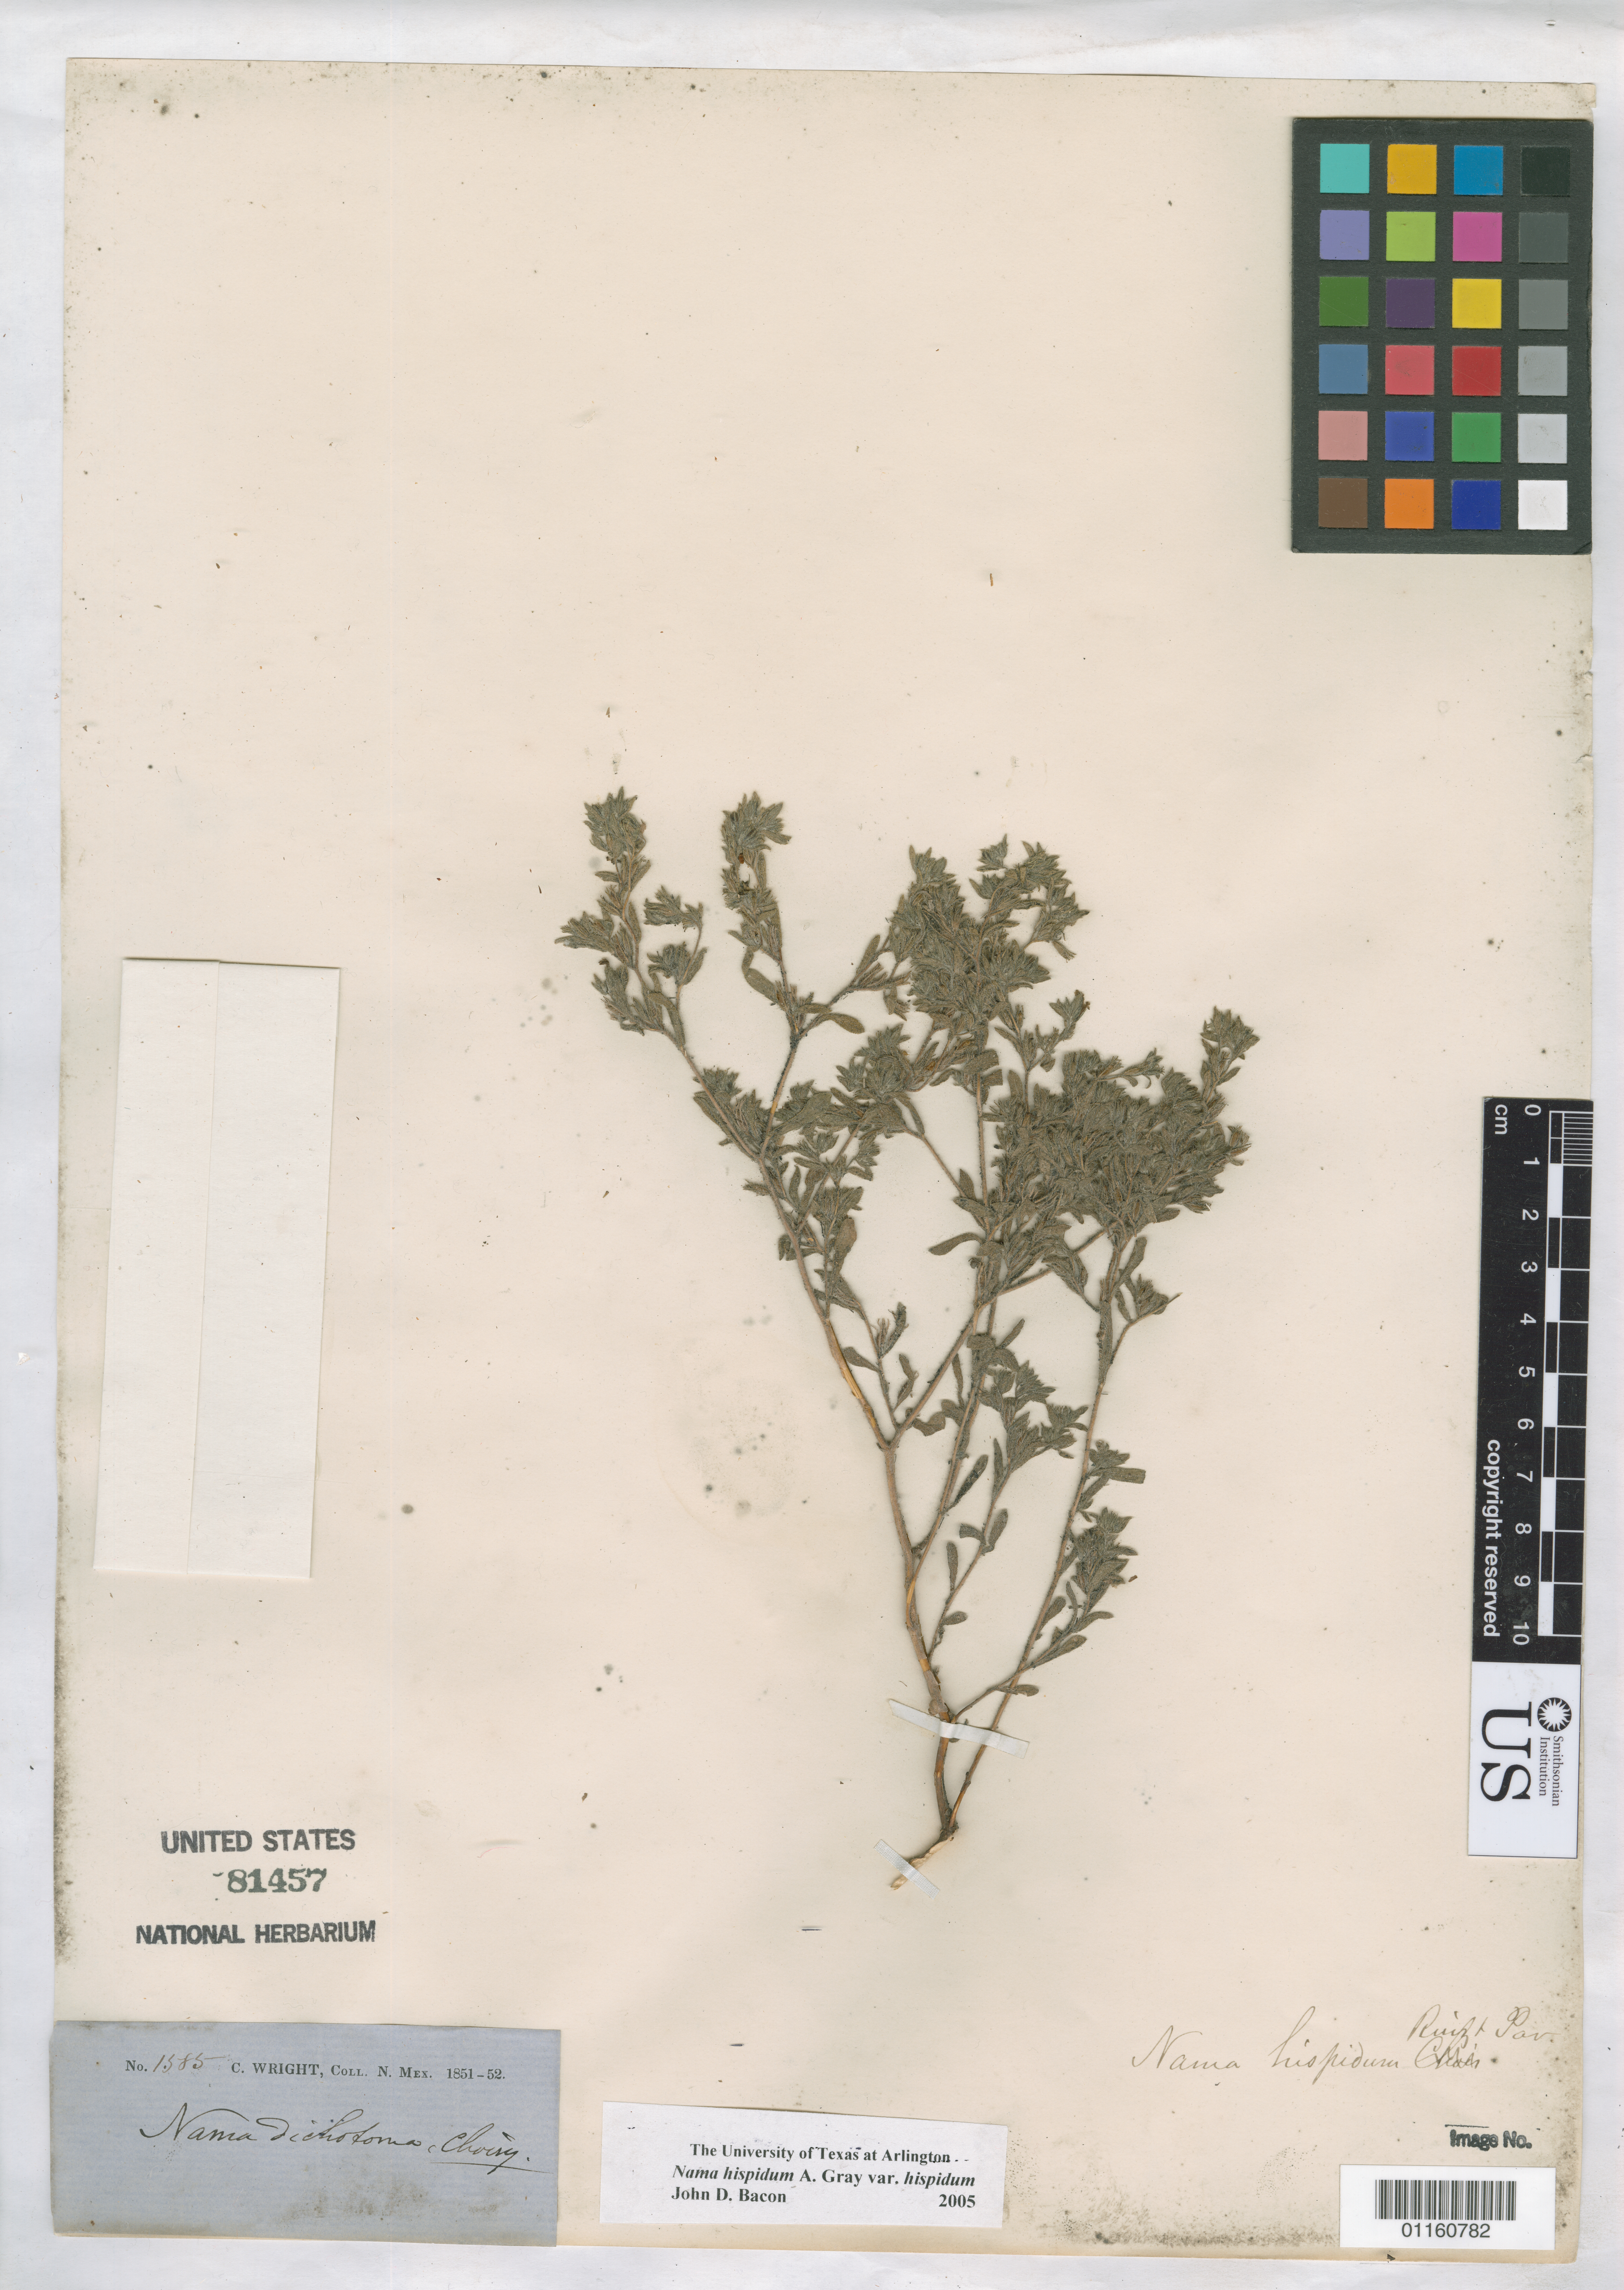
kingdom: Plantae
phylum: Tracheophyta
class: Magnoliopsida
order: Boraginales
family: Namaceae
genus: Nama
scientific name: Nama hispida var. hispida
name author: A. Gray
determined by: Bacon, J. D.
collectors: C. Wright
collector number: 1585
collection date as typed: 1851 to -- --- 1852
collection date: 1851/1852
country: United States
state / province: New Mexico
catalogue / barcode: US 81457